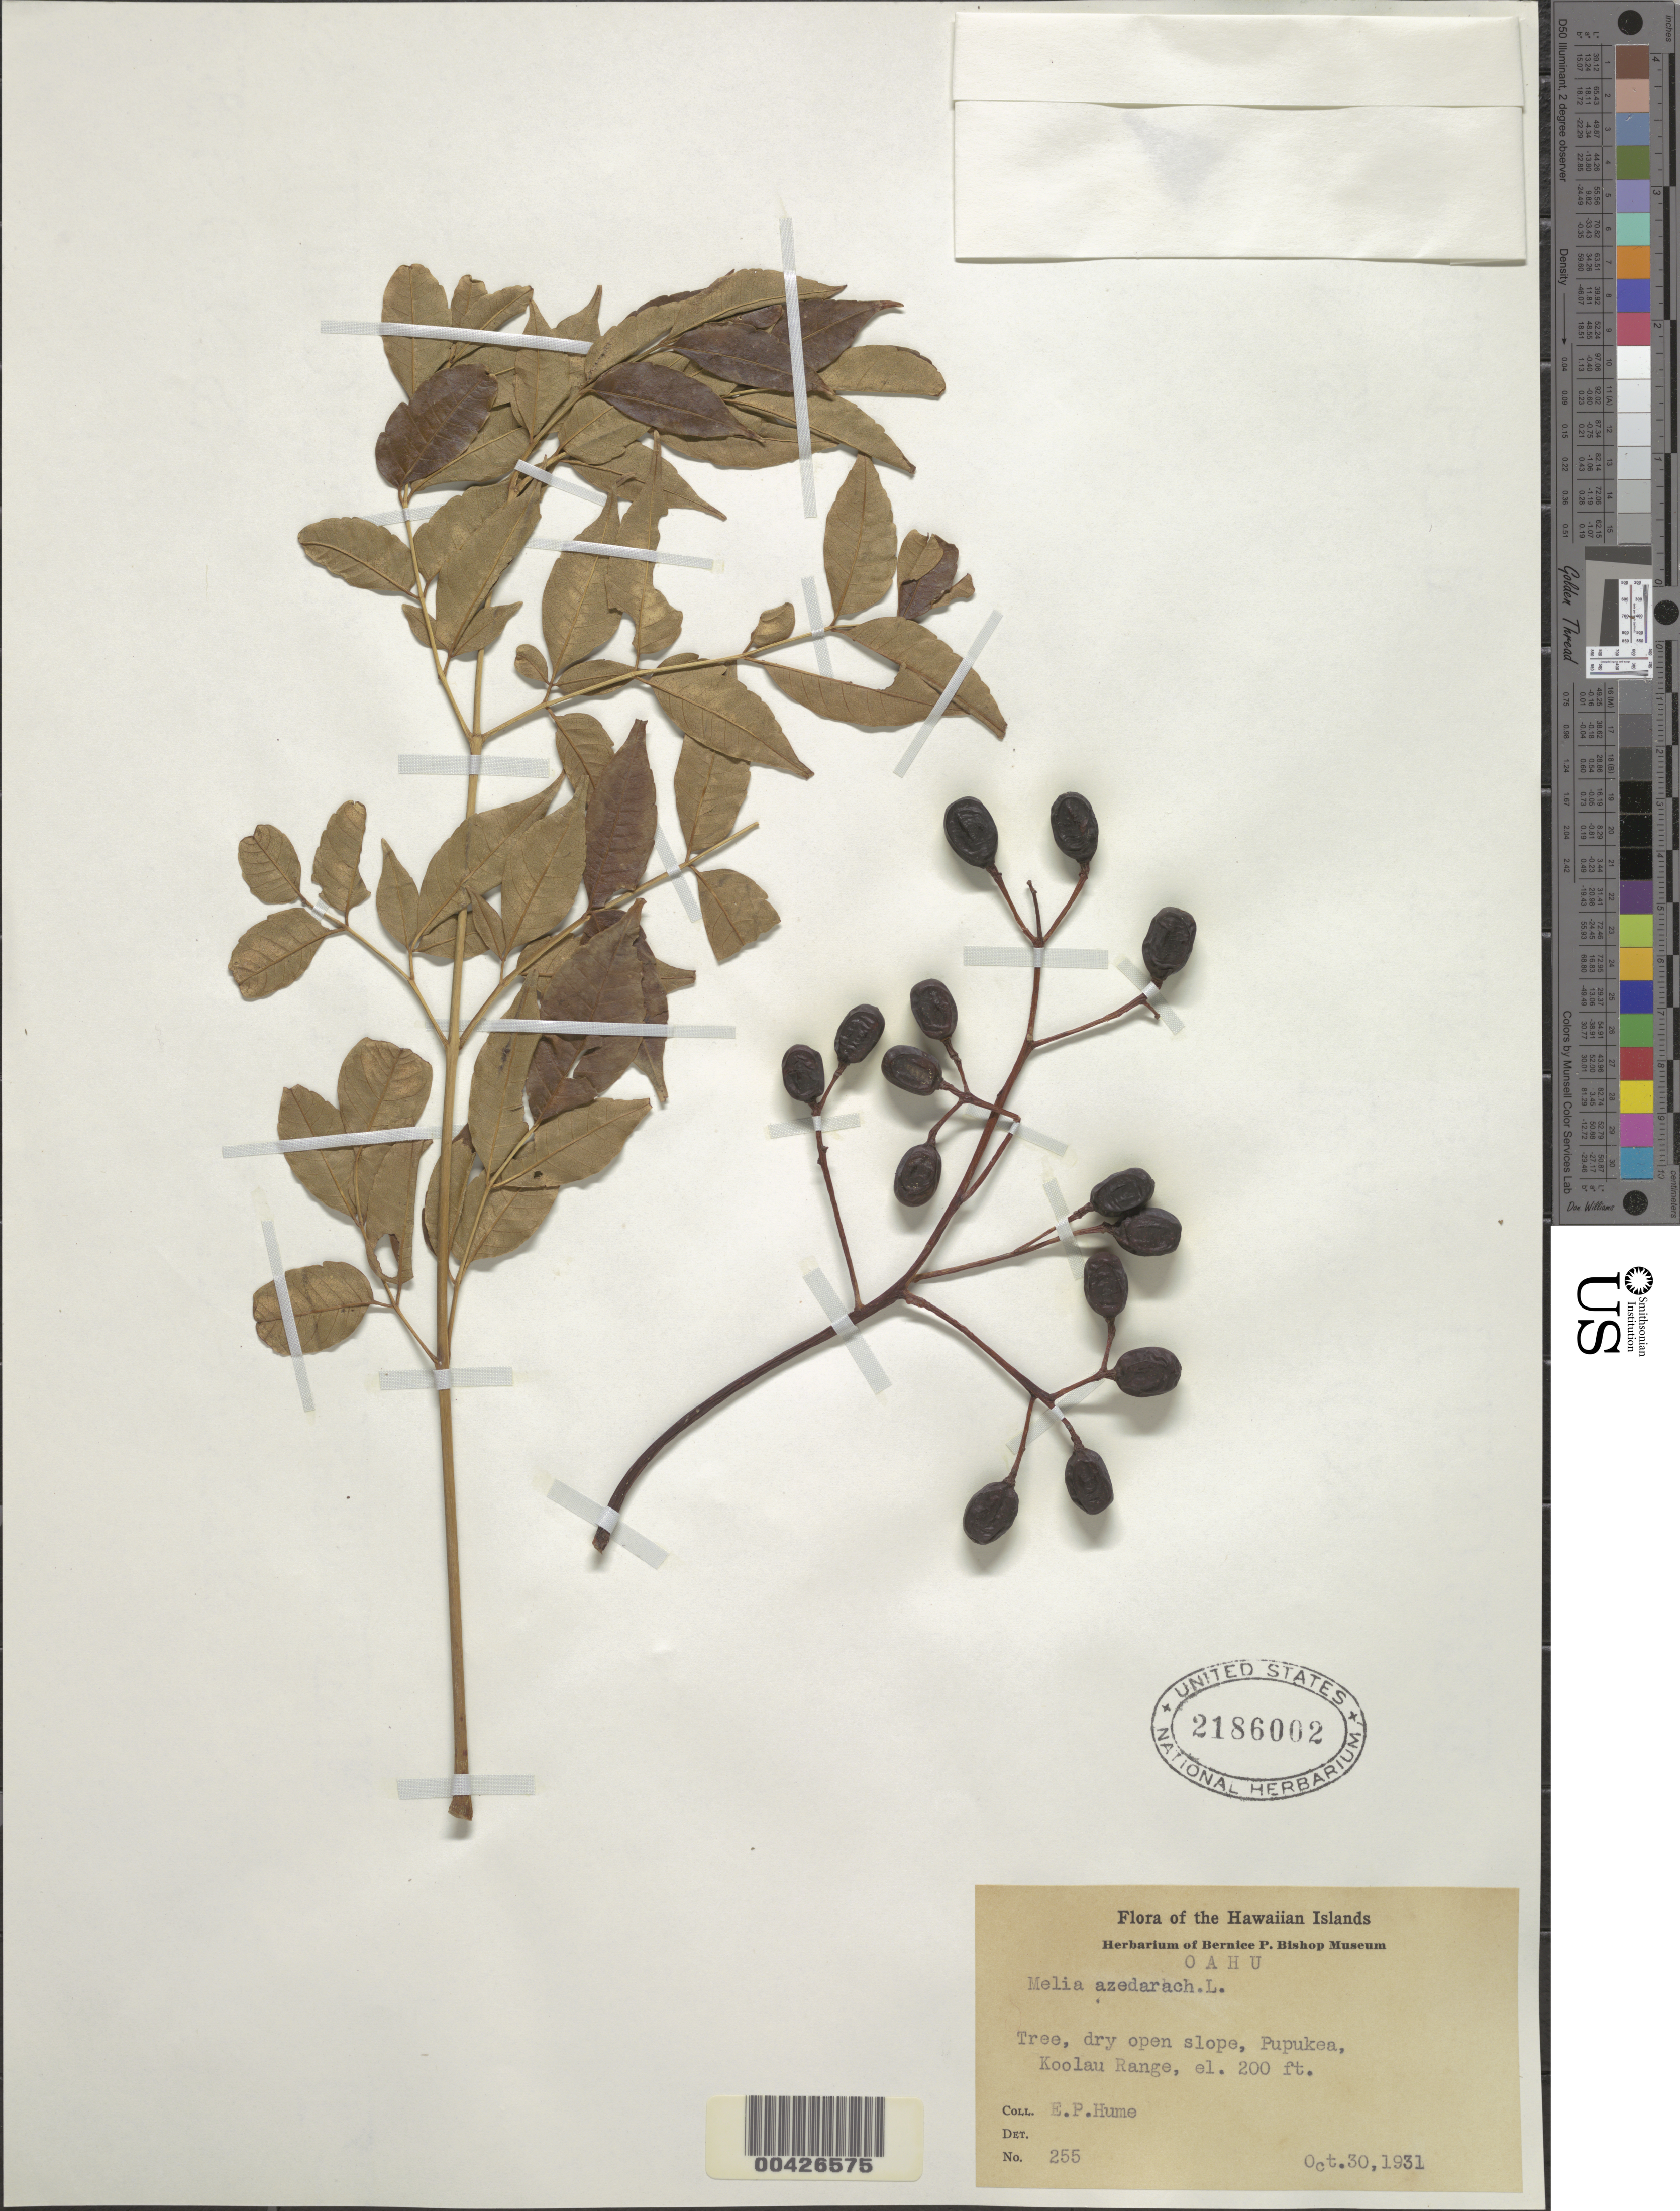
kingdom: Plantae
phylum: Tracheophyta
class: Magnoliopsida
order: Sapindales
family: Meliaceae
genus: Melia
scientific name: Melia azedarach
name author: L.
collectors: E. Hume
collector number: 255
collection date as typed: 30 Oct 1931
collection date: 1931-10-30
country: United States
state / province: Hawaii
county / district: Honolulu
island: Oahu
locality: Pupukea, Koolau Range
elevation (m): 61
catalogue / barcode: US 2186002